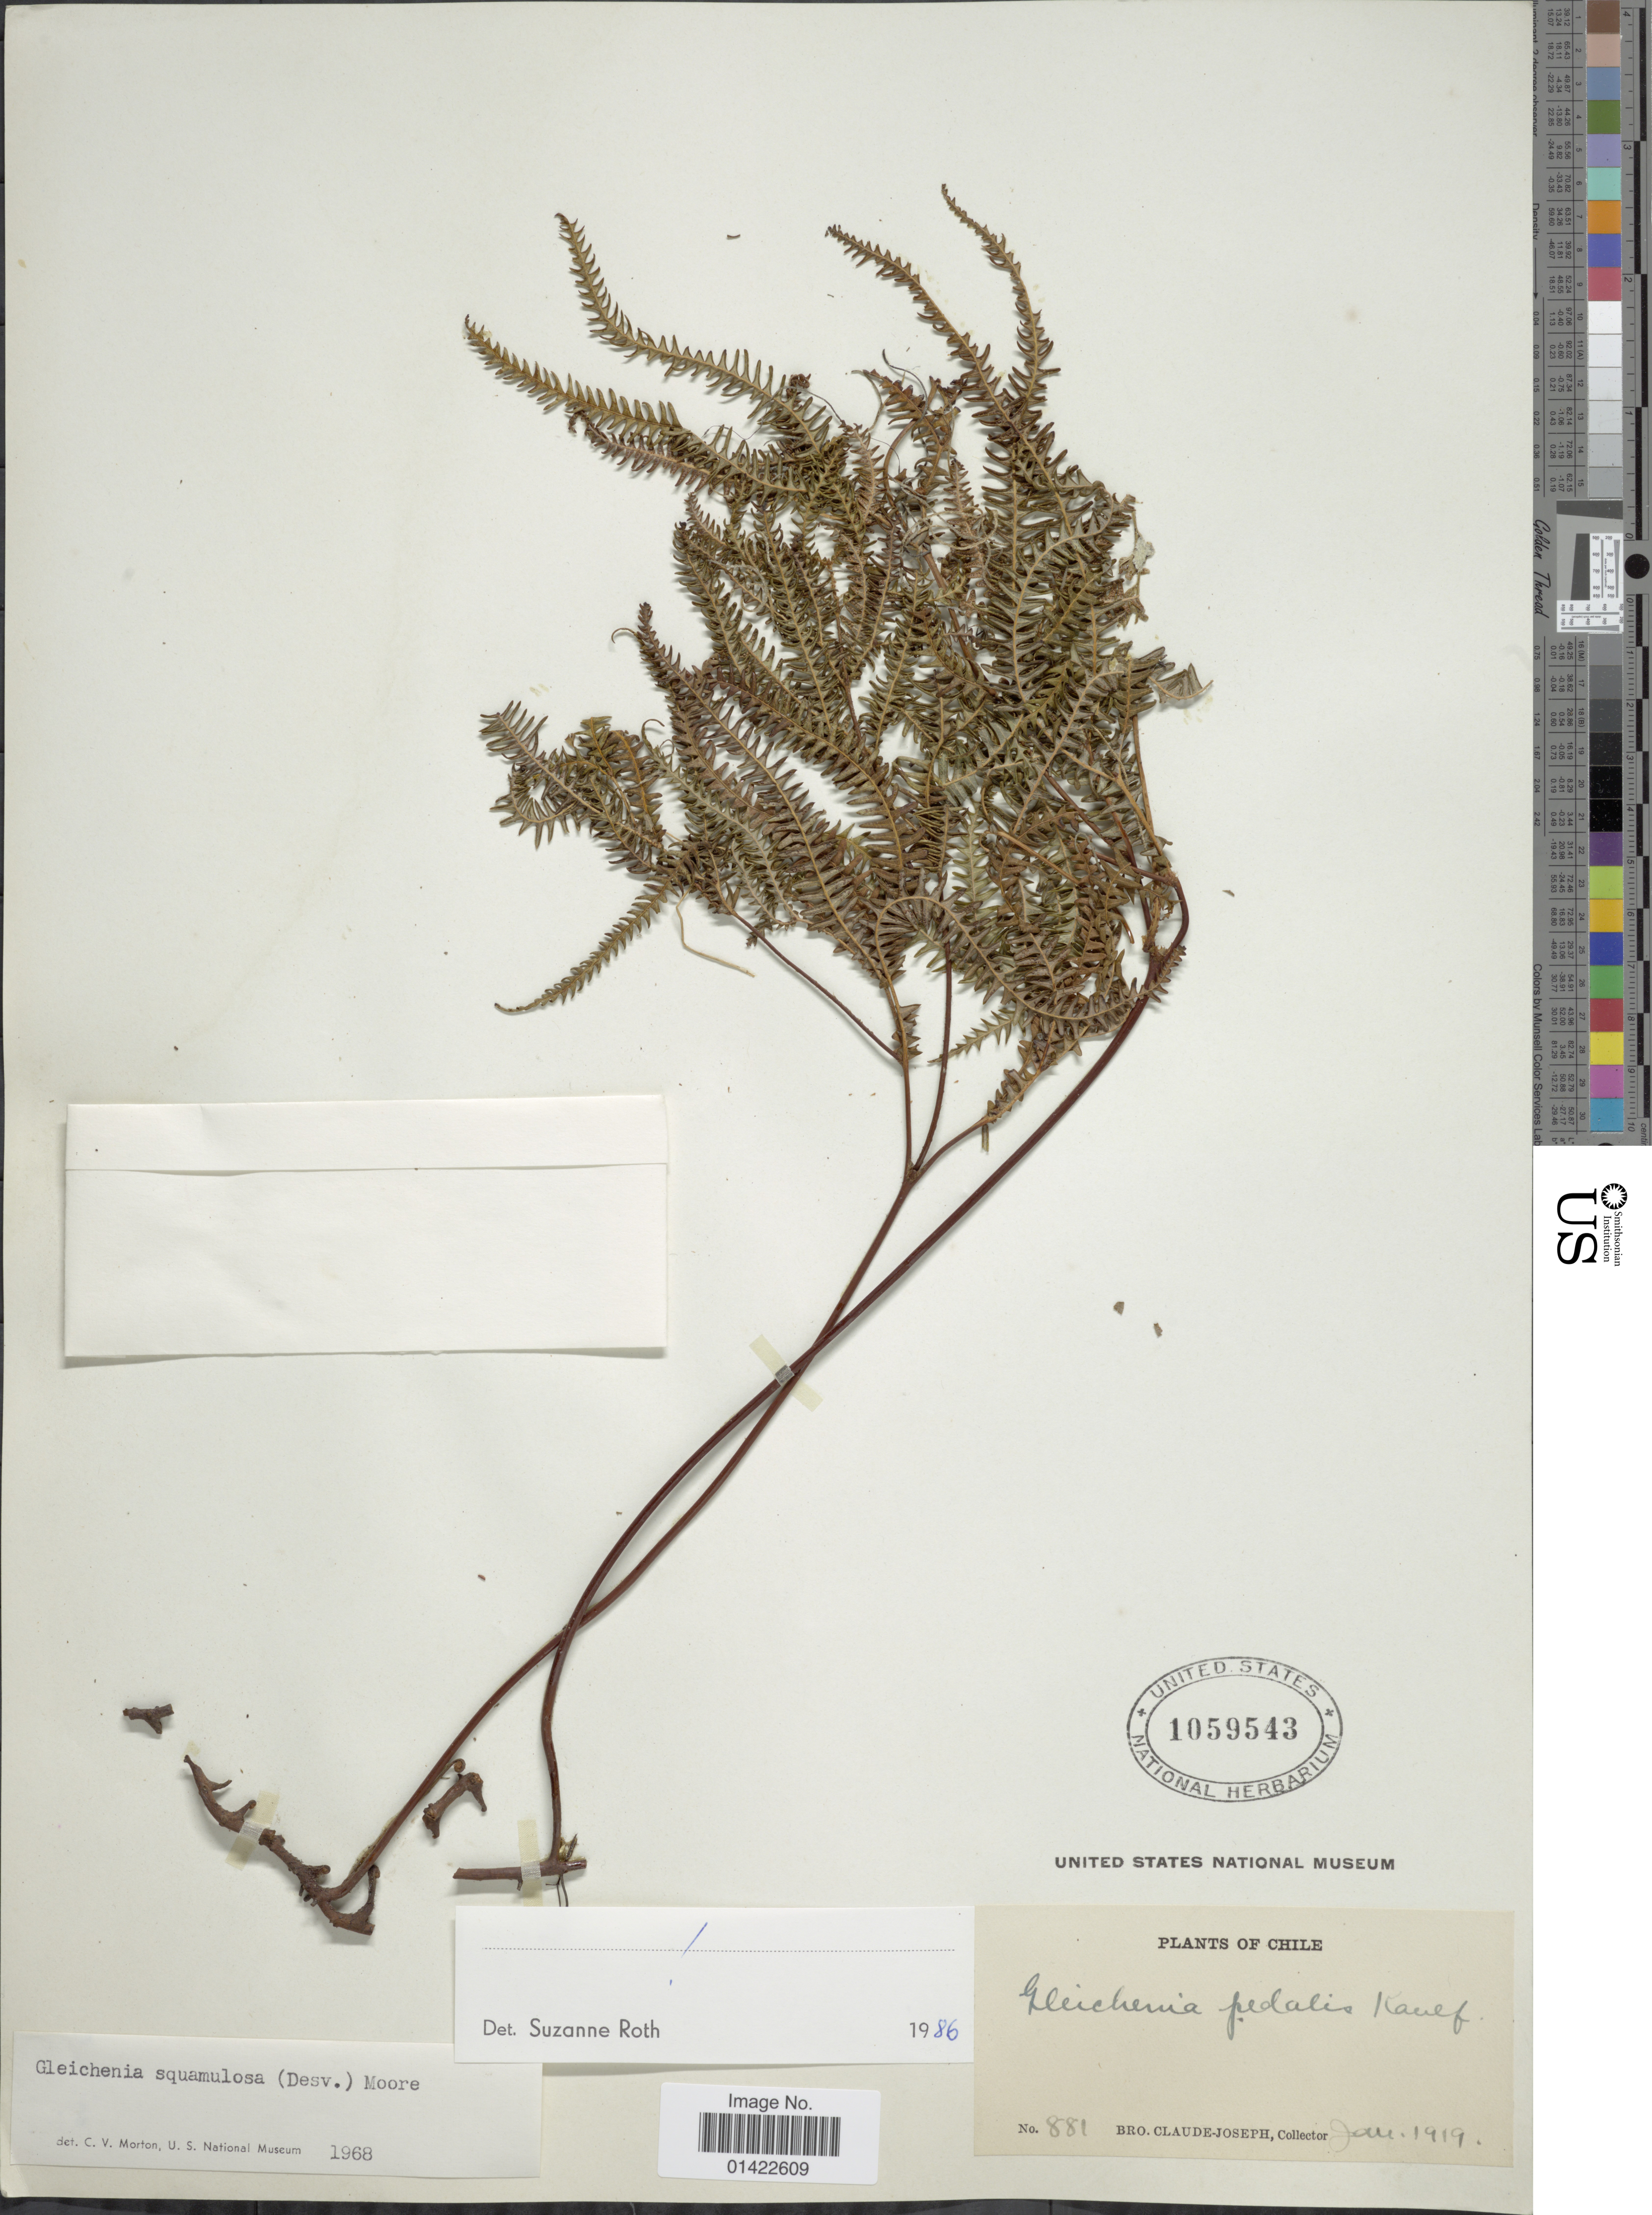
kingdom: Plantae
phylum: Tracheophyta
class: Polypodiopsida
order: Gleicheniales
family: Gleicheniaceae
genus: Sticherus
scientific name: Sticherus squamulosus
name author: (Desv.) Nakai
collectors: Bro. Claude-Joseph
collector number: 881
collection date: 1919-01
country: Chile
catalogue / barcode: US 1059543